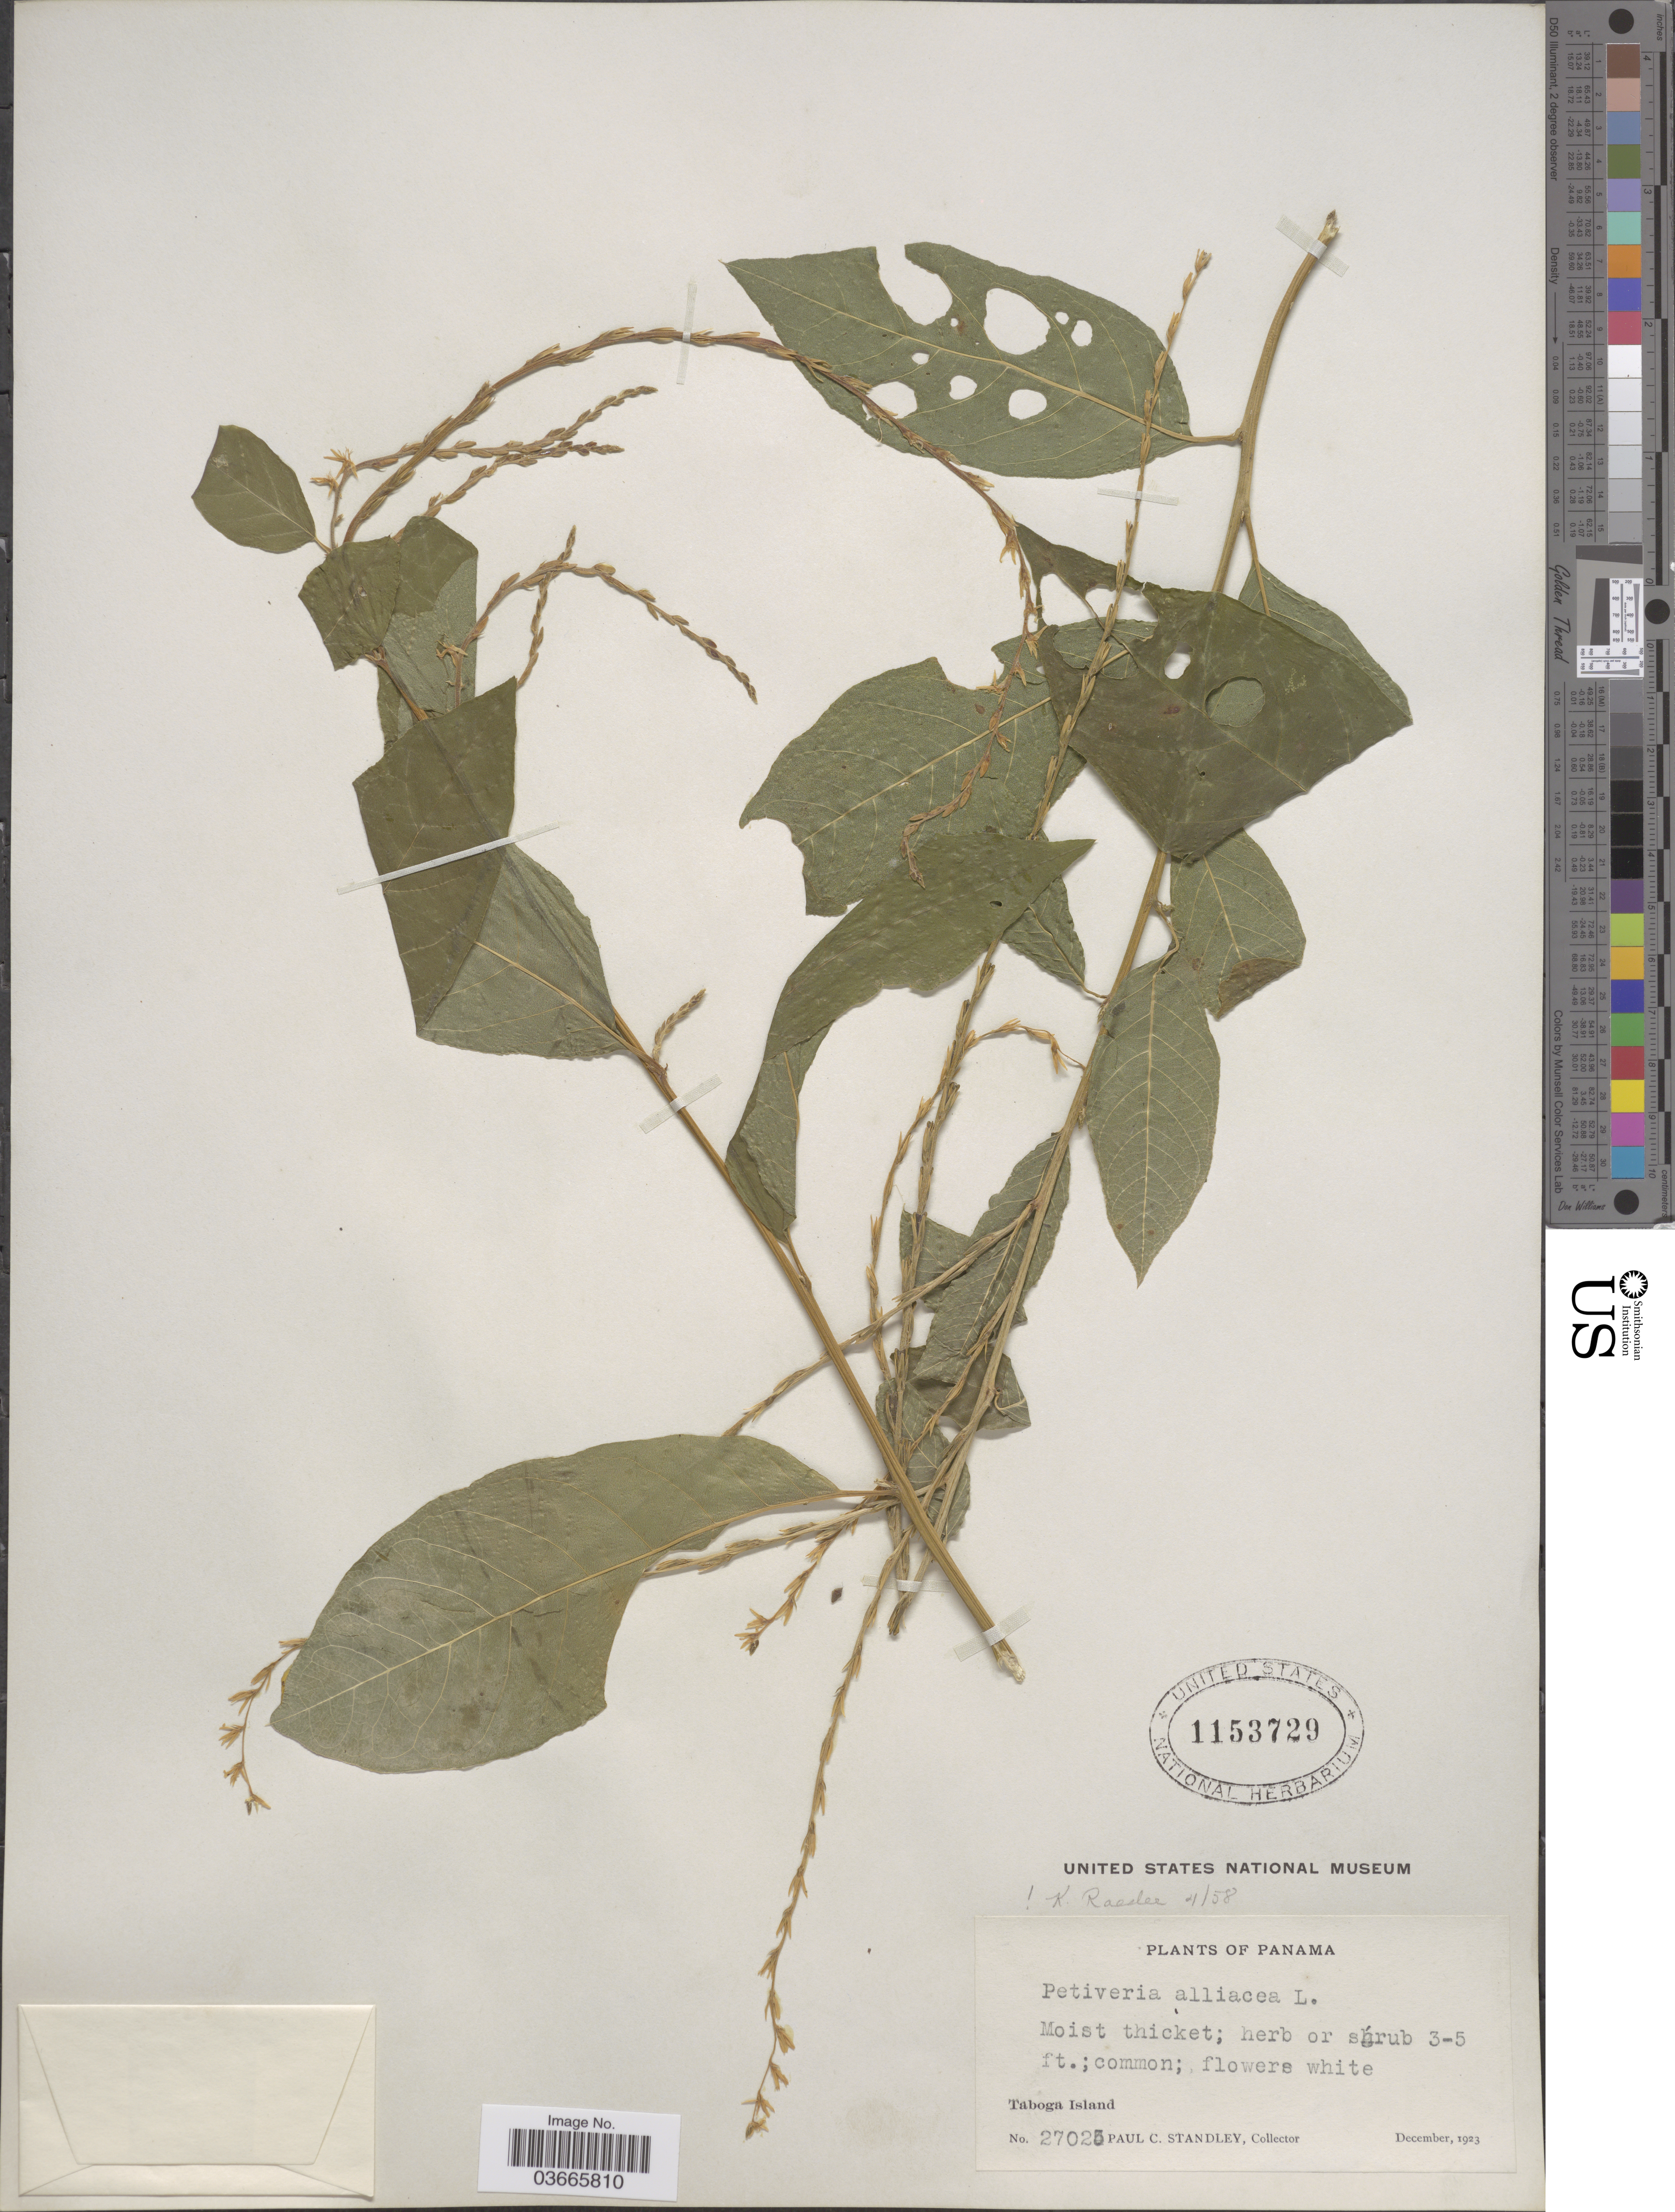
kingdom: Plantae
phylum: Tracheophyta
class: Magnoliopsida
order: Caryophyllales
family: Phytolaccaceae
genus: Petiveria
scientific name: Petiveria alliacea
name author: L.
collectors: P. C. Standley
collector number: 27025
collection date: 1923-12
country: Panama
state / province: Panamá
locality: Taboga Island.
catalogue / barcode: US 1153729